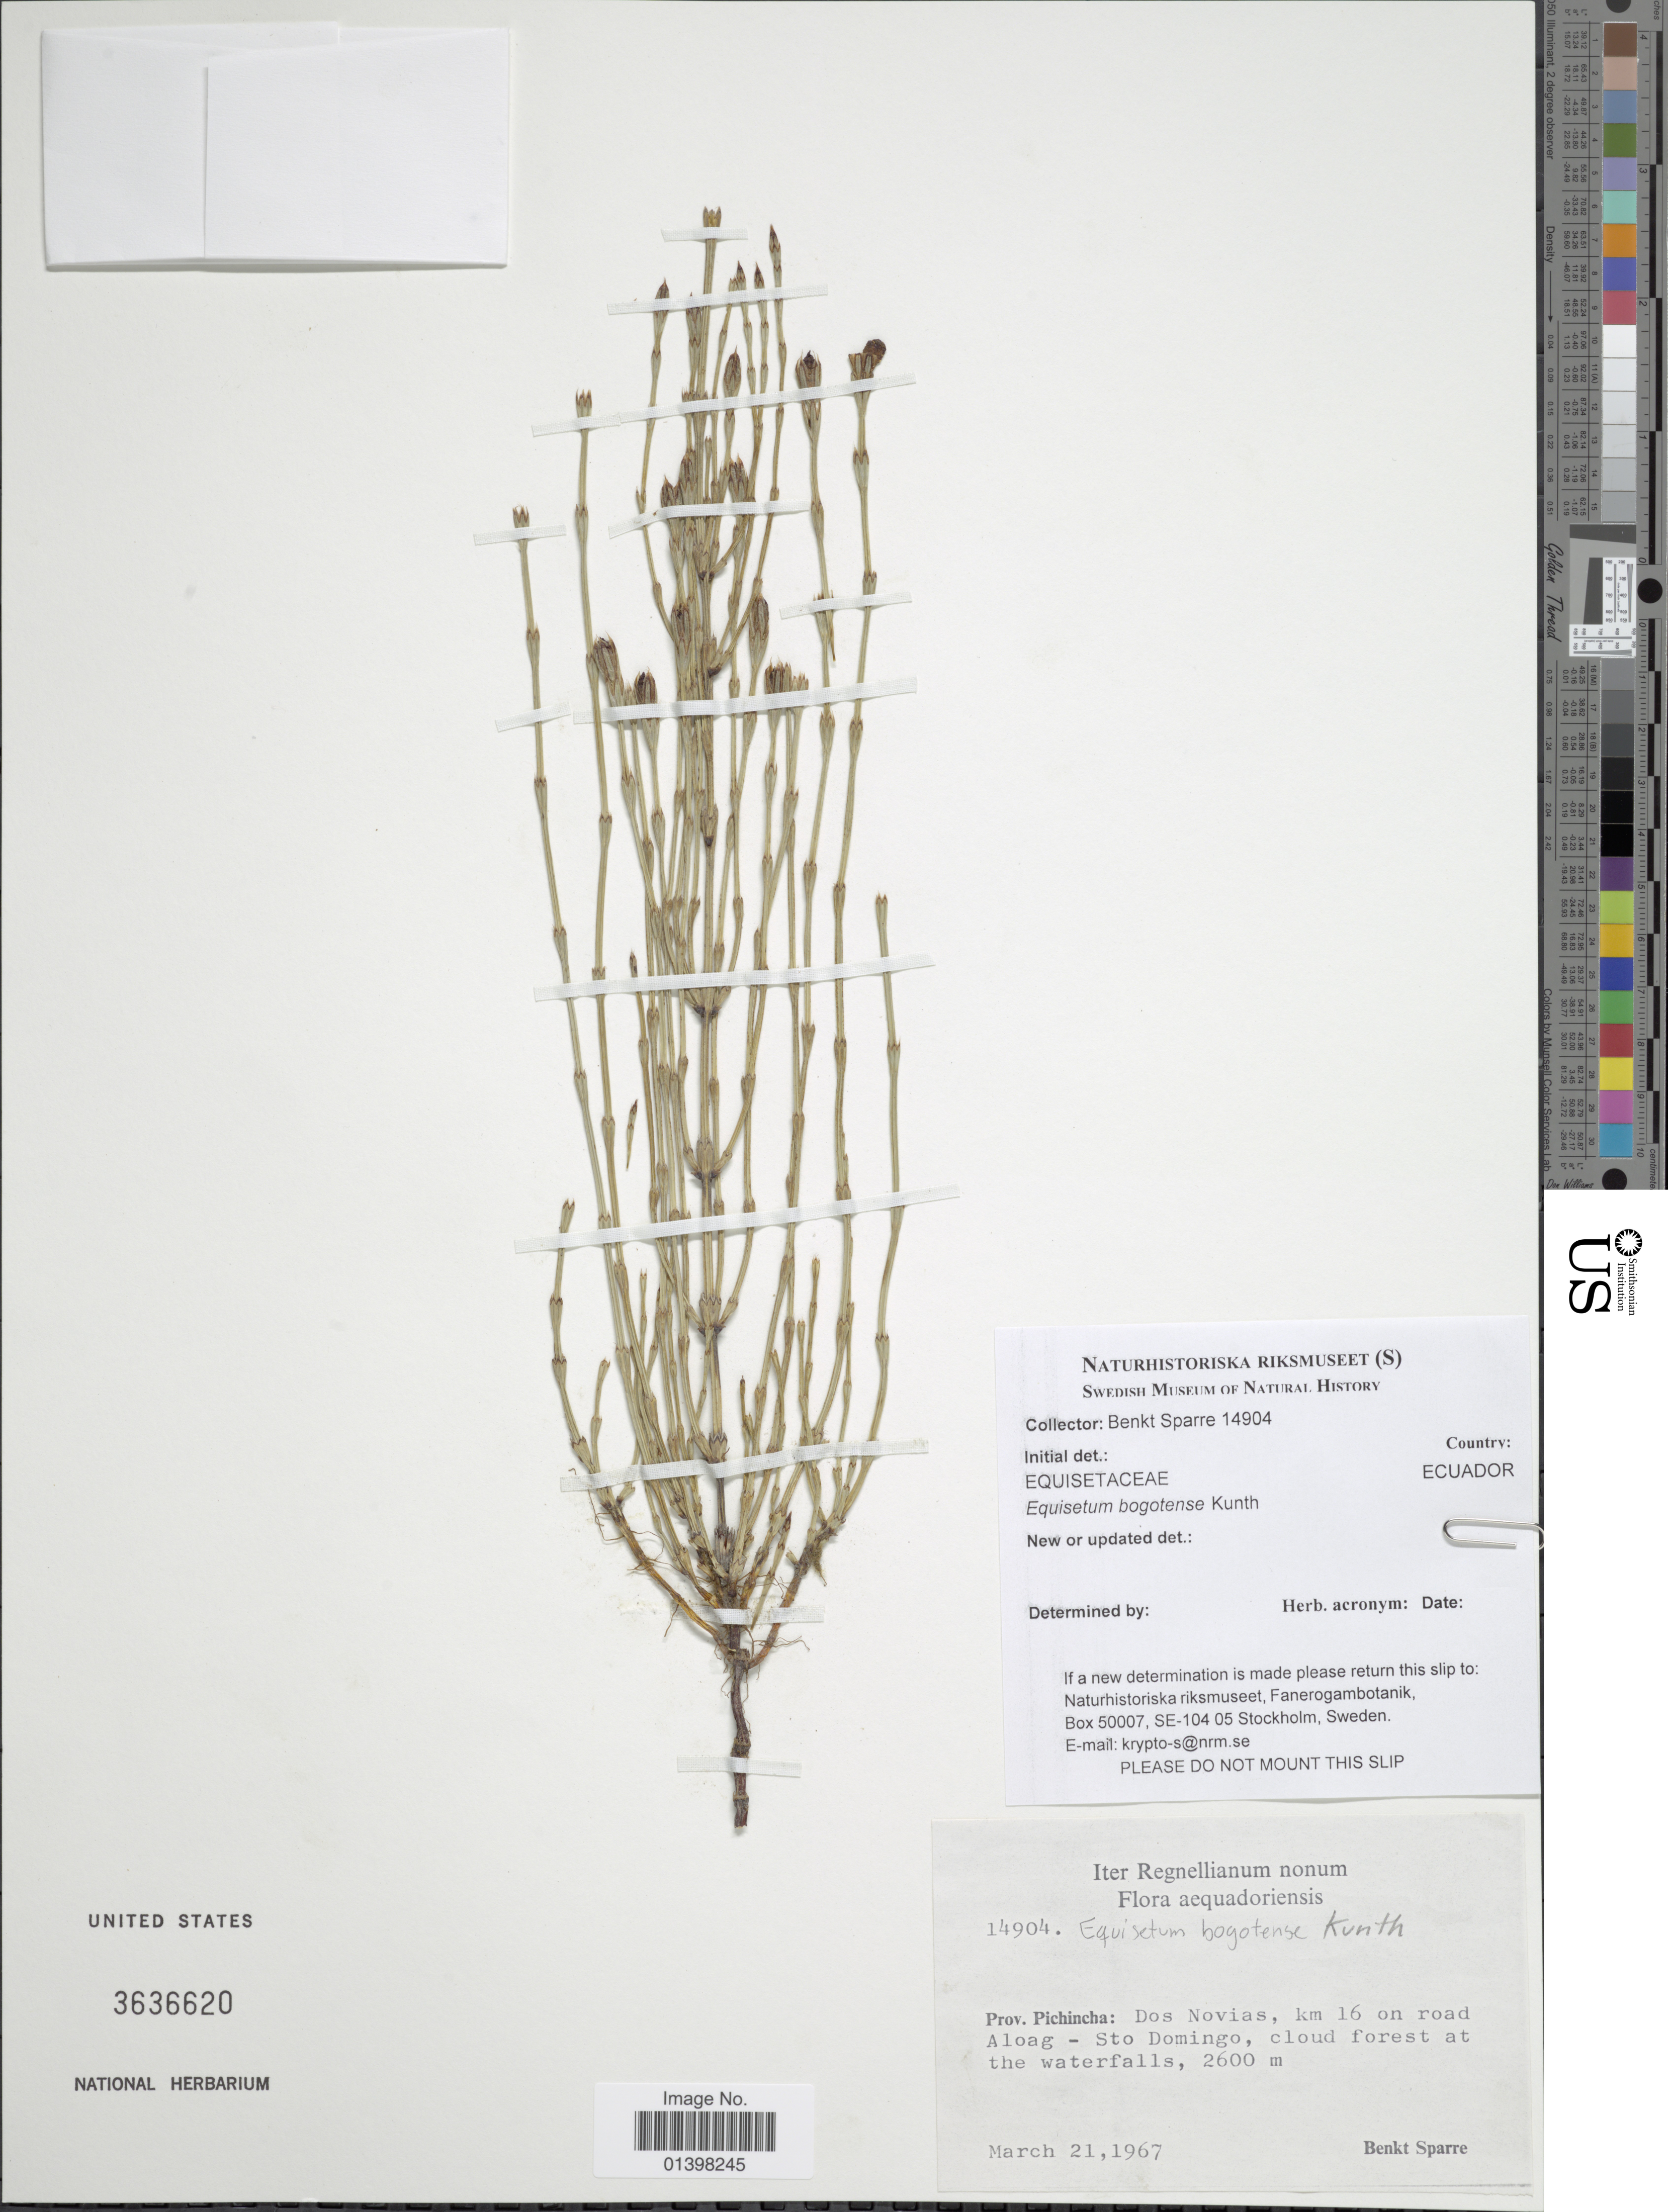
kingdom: Plantae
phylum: Tracheophyta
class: Polypodiopsida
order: Equisetales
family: Equisetaceae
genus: Equisetum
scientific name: Equisetum bogotense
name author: Kunth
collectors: B. Sparre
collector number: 14904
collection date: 1967-03-21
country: Ecuador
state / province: Pichincha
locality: Dos Novias, km 16 on road Aloag - Sto Domngo, cloud forest at the waterfalls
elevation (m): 792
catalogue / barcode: US 3636620